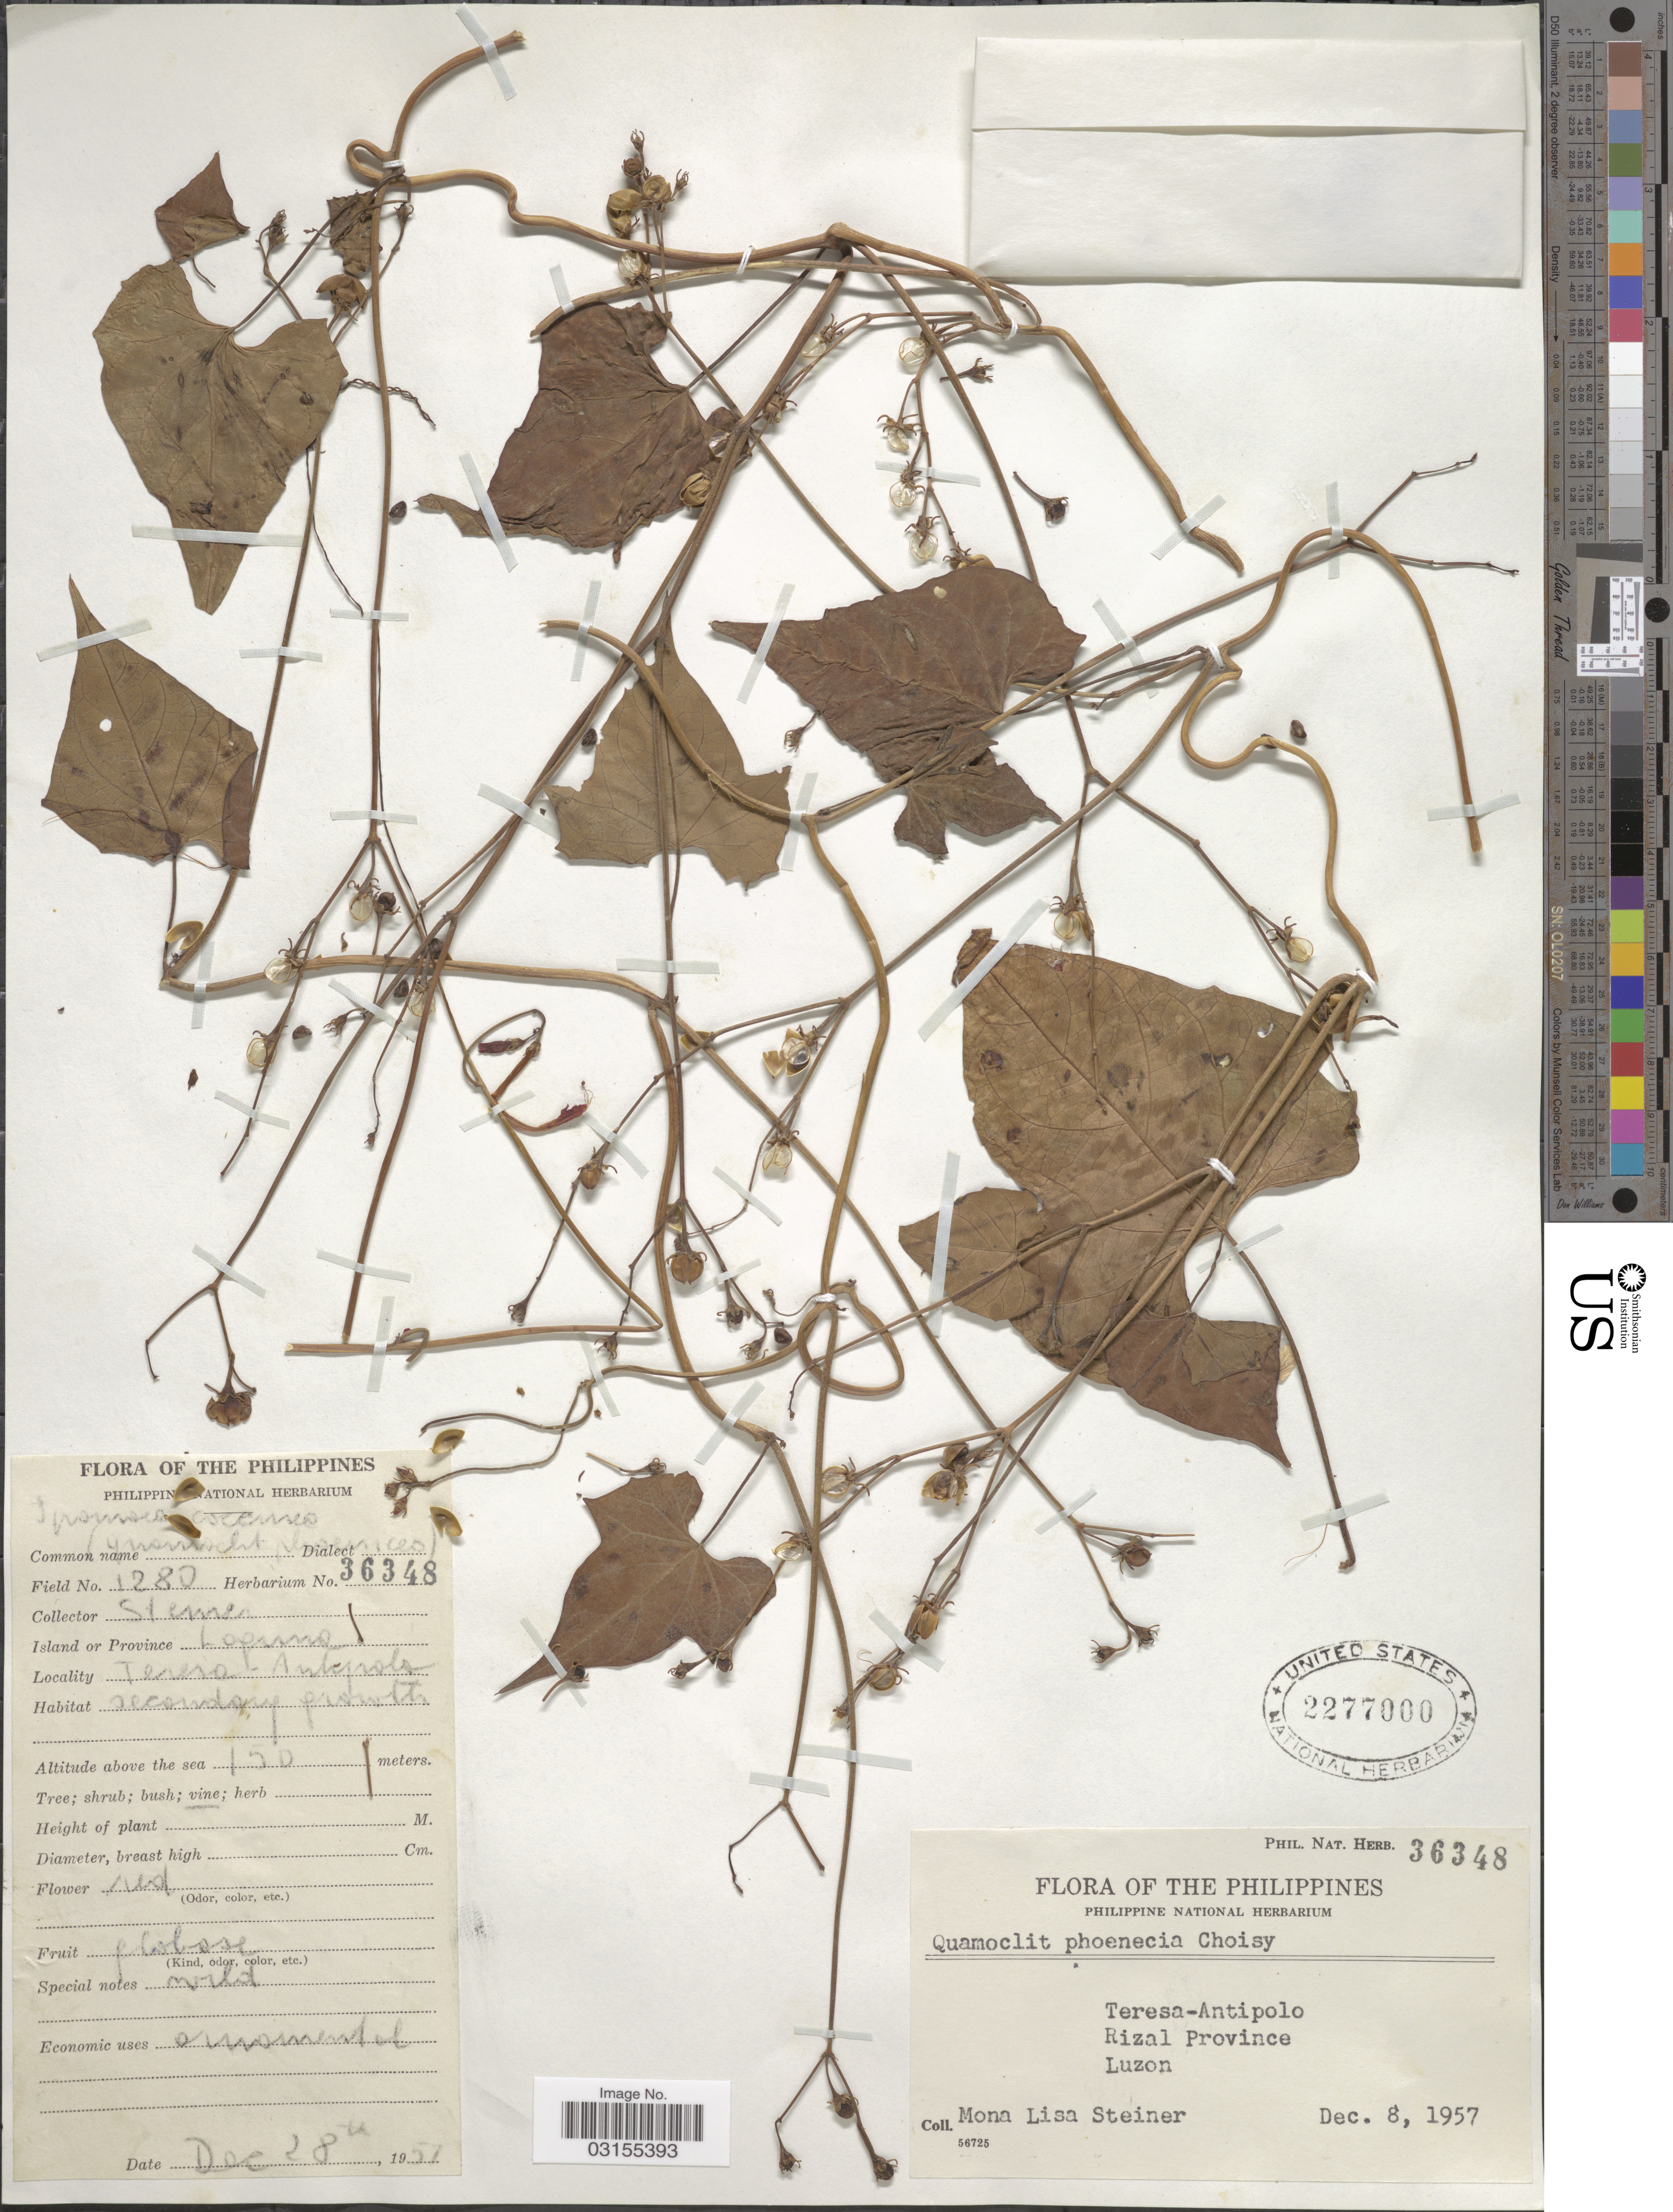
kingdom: Plantae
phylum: Tracheophyta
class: Magnoliopsida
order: Solanales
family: Convolvulaceae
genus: Ipomoea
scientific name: Ipomoea coccinea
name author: L.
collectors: M. Steiner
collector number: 1280/Phil. Nat. Herb 36348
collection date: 1957-12-28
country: Philippines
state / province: Calabarzon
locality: Teresa-Antipolo Rizal Province, Luzon.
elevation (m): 150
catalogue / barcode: US 2277000